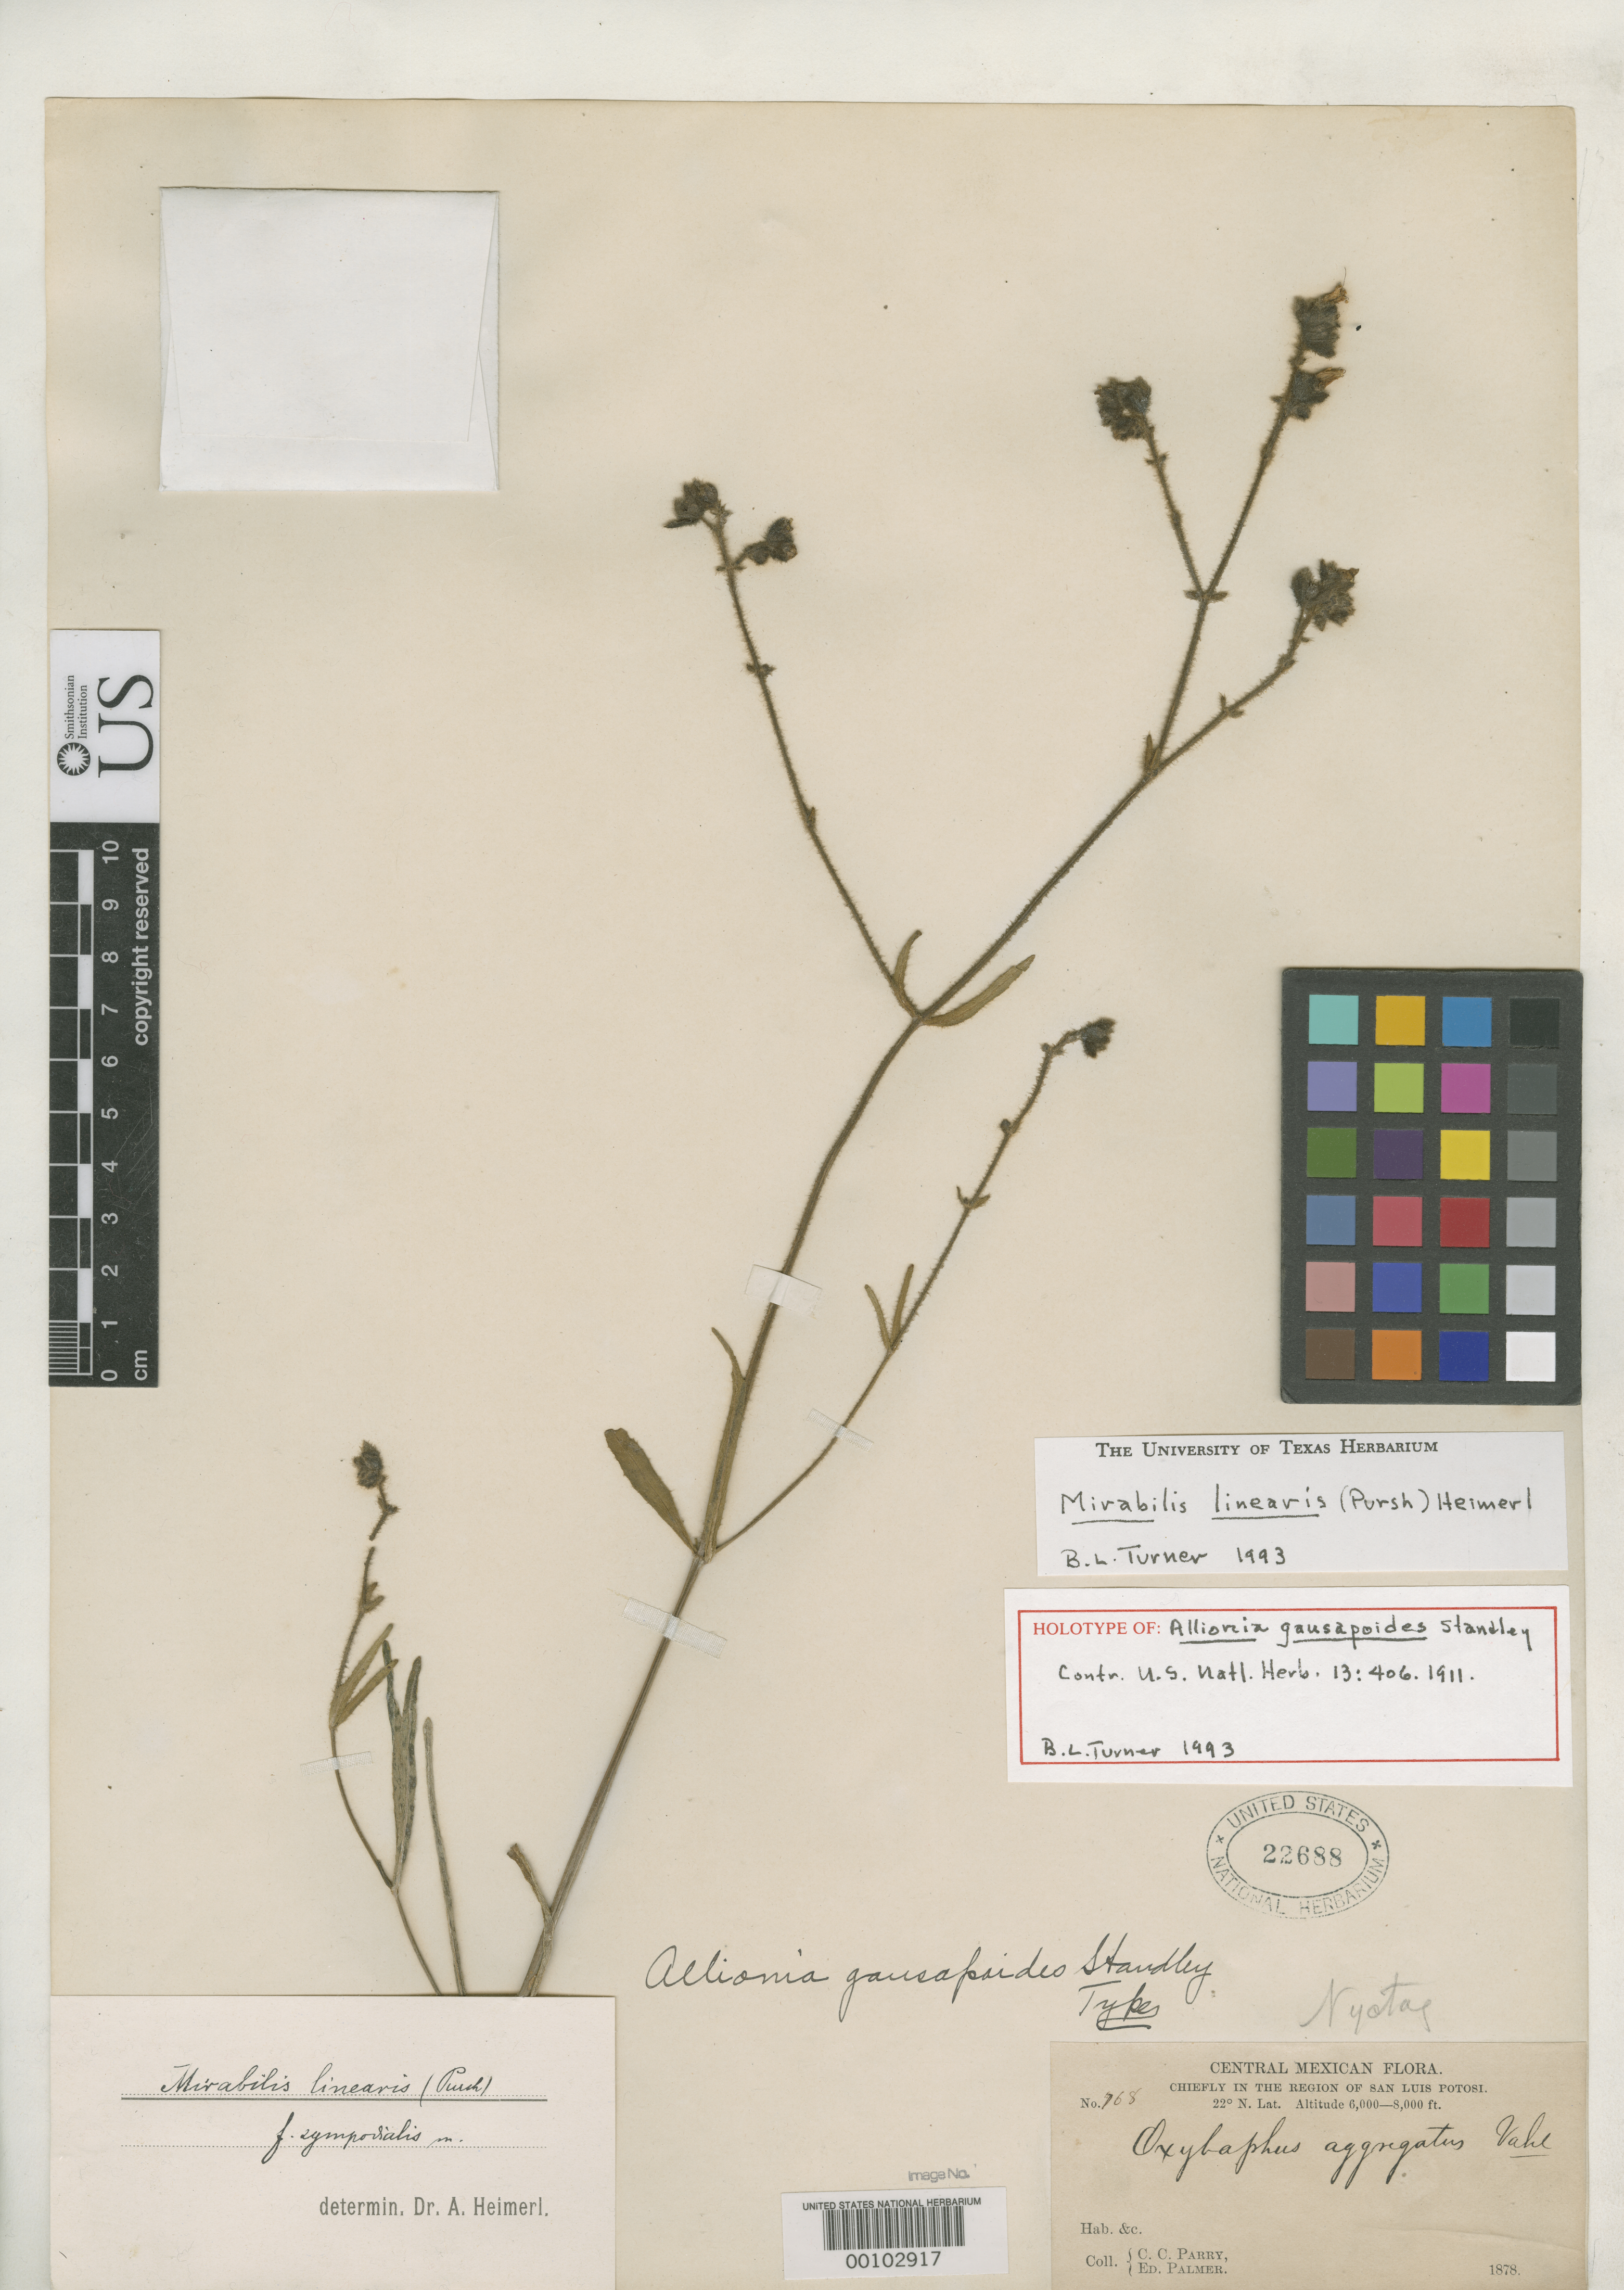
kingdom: Plantae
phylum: Tracheophyta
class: Magnoliopsida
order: Caryophyllales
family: Nyctaginaceae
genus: Allionia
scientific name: Allionia gausapoides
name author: Standl.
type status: Holotype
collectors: C. C. Parry & E. Palmer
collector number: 768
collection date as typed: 1878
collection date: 1878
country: Mexico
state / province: San Luis Potosi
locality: Region of San Luis Potosi.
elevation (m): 1829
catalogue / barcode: US 22688